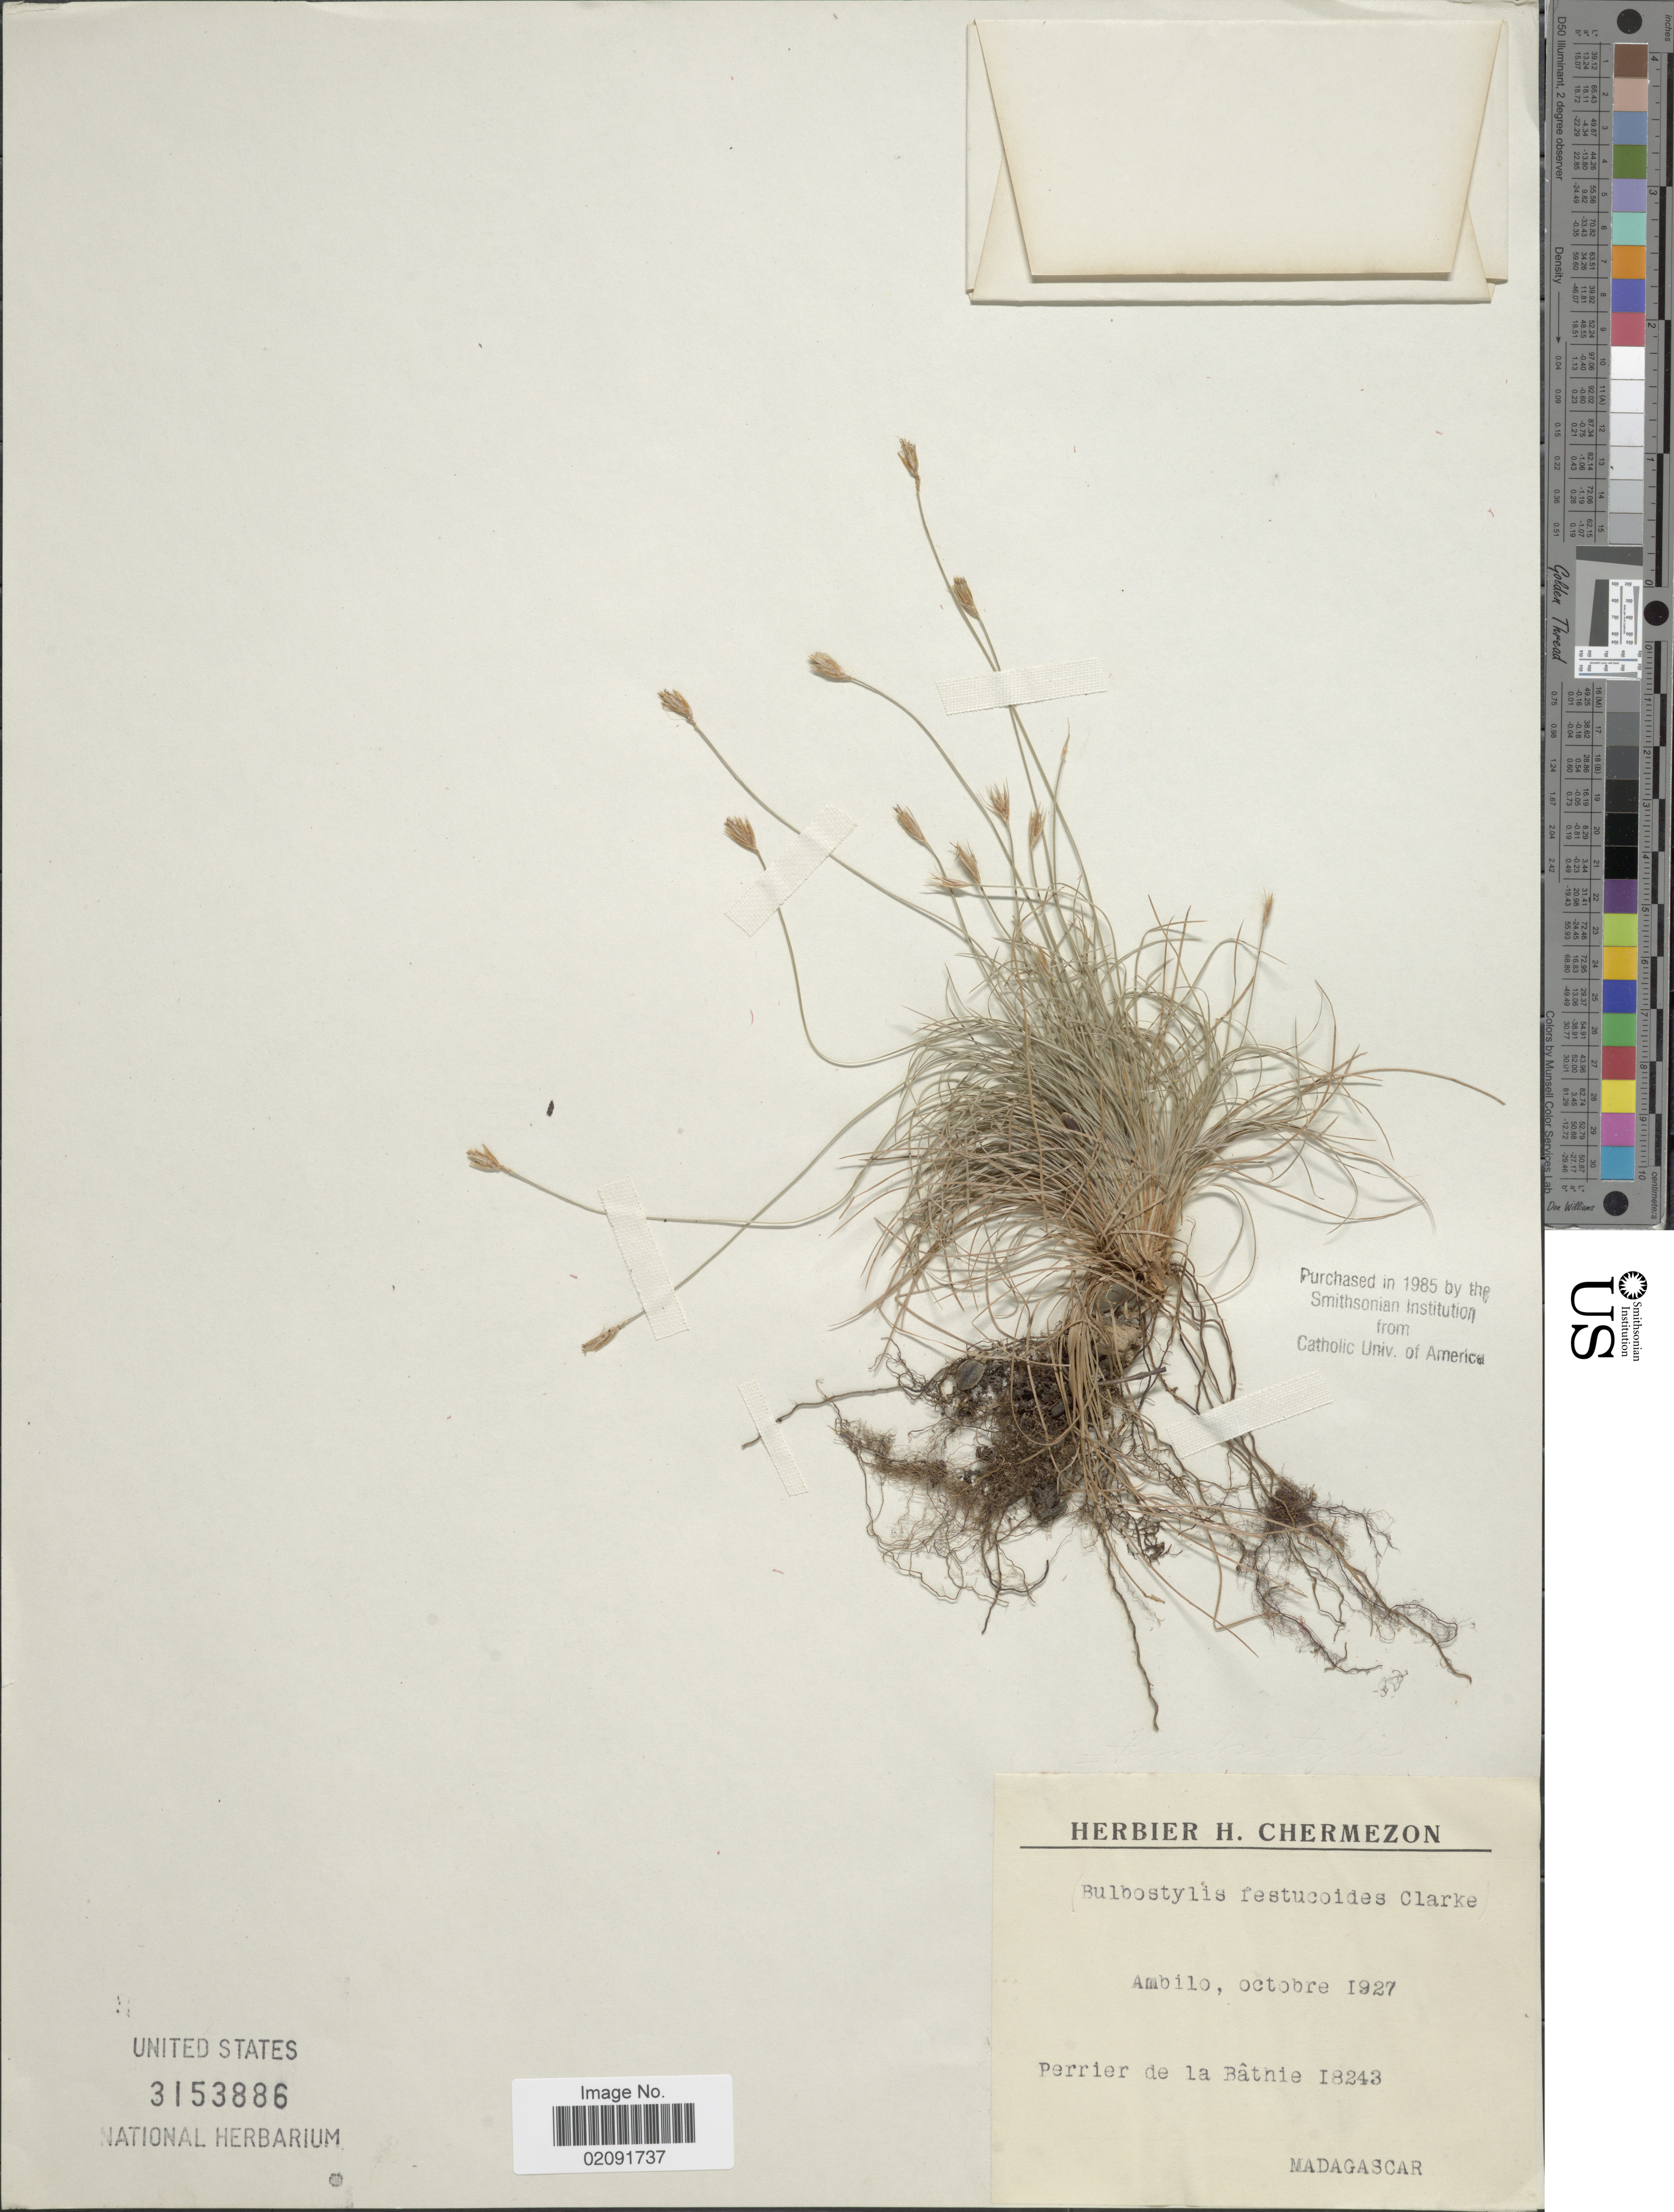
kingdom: Plantae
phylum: Tracheophyta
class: Liliopsida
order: Poales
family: Cyperaceae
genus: Bulbostylis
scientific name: Bulbostylis festucoides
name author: (Poir.) C.B. Clarke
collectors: Perrier de la Bâthie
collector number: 18243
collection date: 1927-10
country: Madagascar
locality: Ambilo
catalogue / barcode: US 3153886